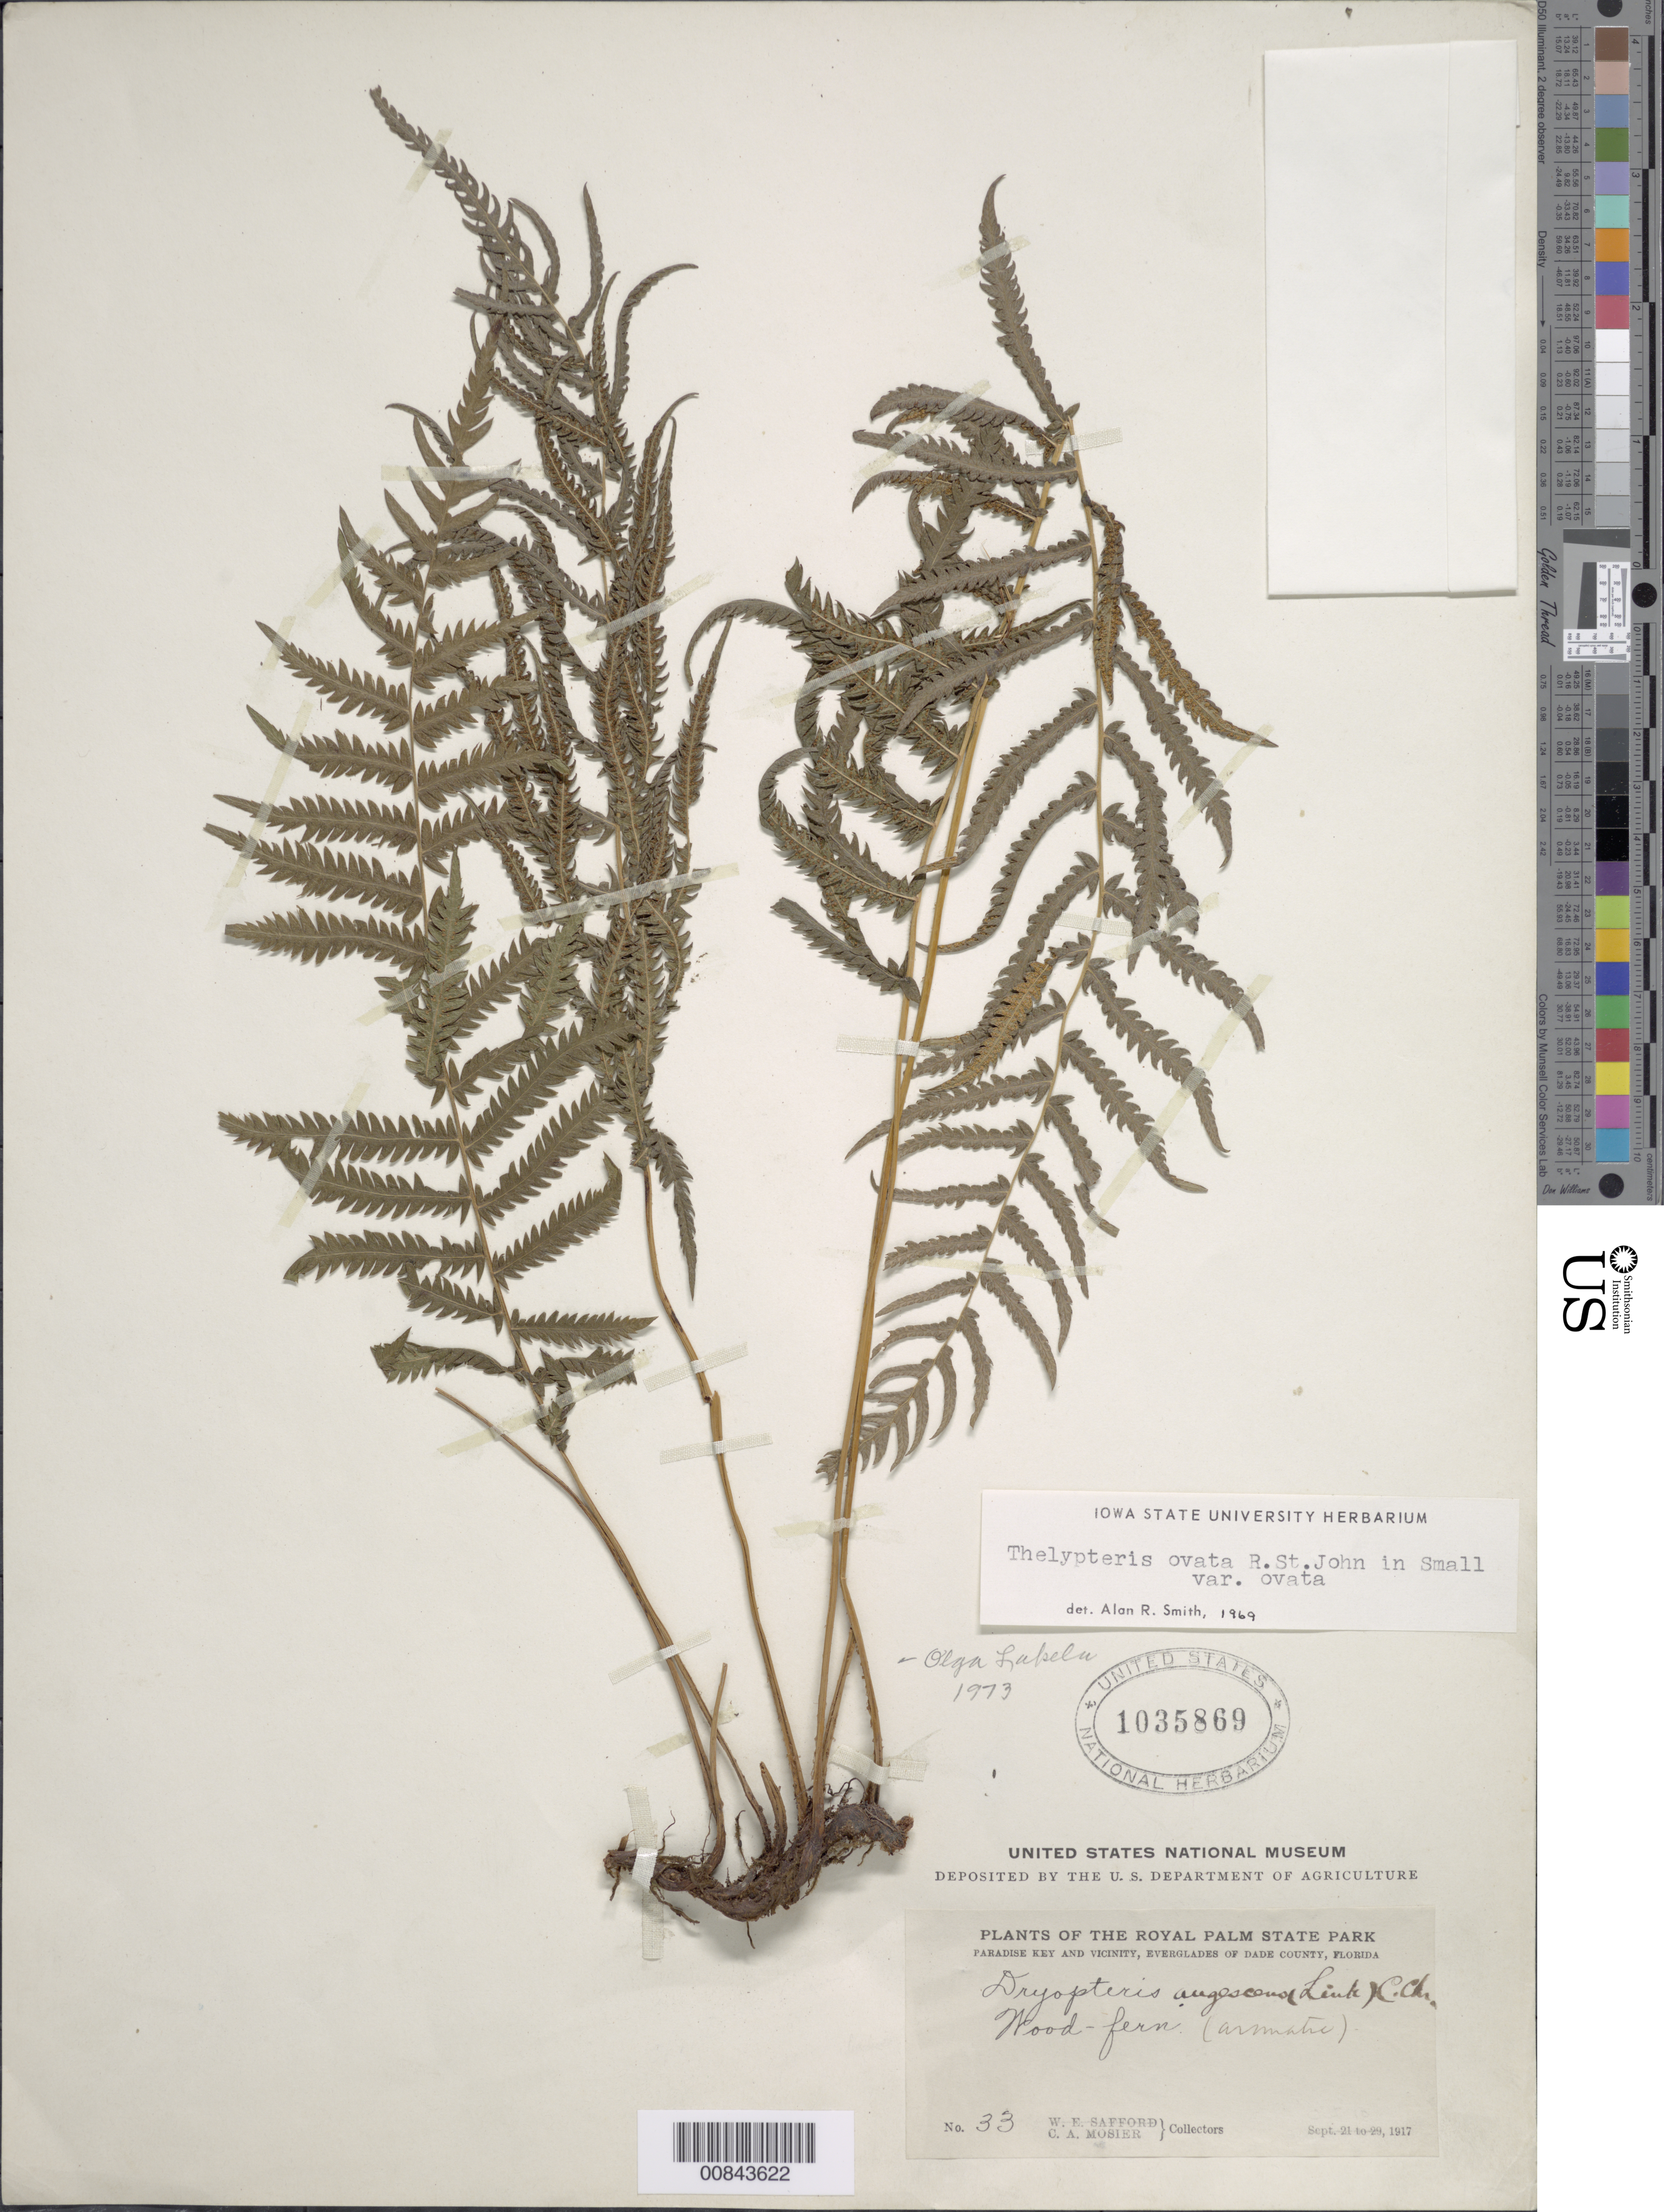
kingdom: Plantae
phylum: Tracheophyta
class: Polypodiopsida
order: Polypodiales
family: Thelypteridaceae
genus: Christella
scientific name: Christella ovata var. ovata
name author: (R.P. St. John) Á. Löve & D. Löve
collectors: W. E. Safford & C. A. Mosier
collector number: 33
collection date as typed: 21 Sep 1917 to 29 Sep 1917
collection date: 1917-09-21/1917-09-29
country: United States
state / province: Florida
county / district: Dade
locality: Paradise Key and vicinity, Everglades.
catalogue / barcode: US 1035869